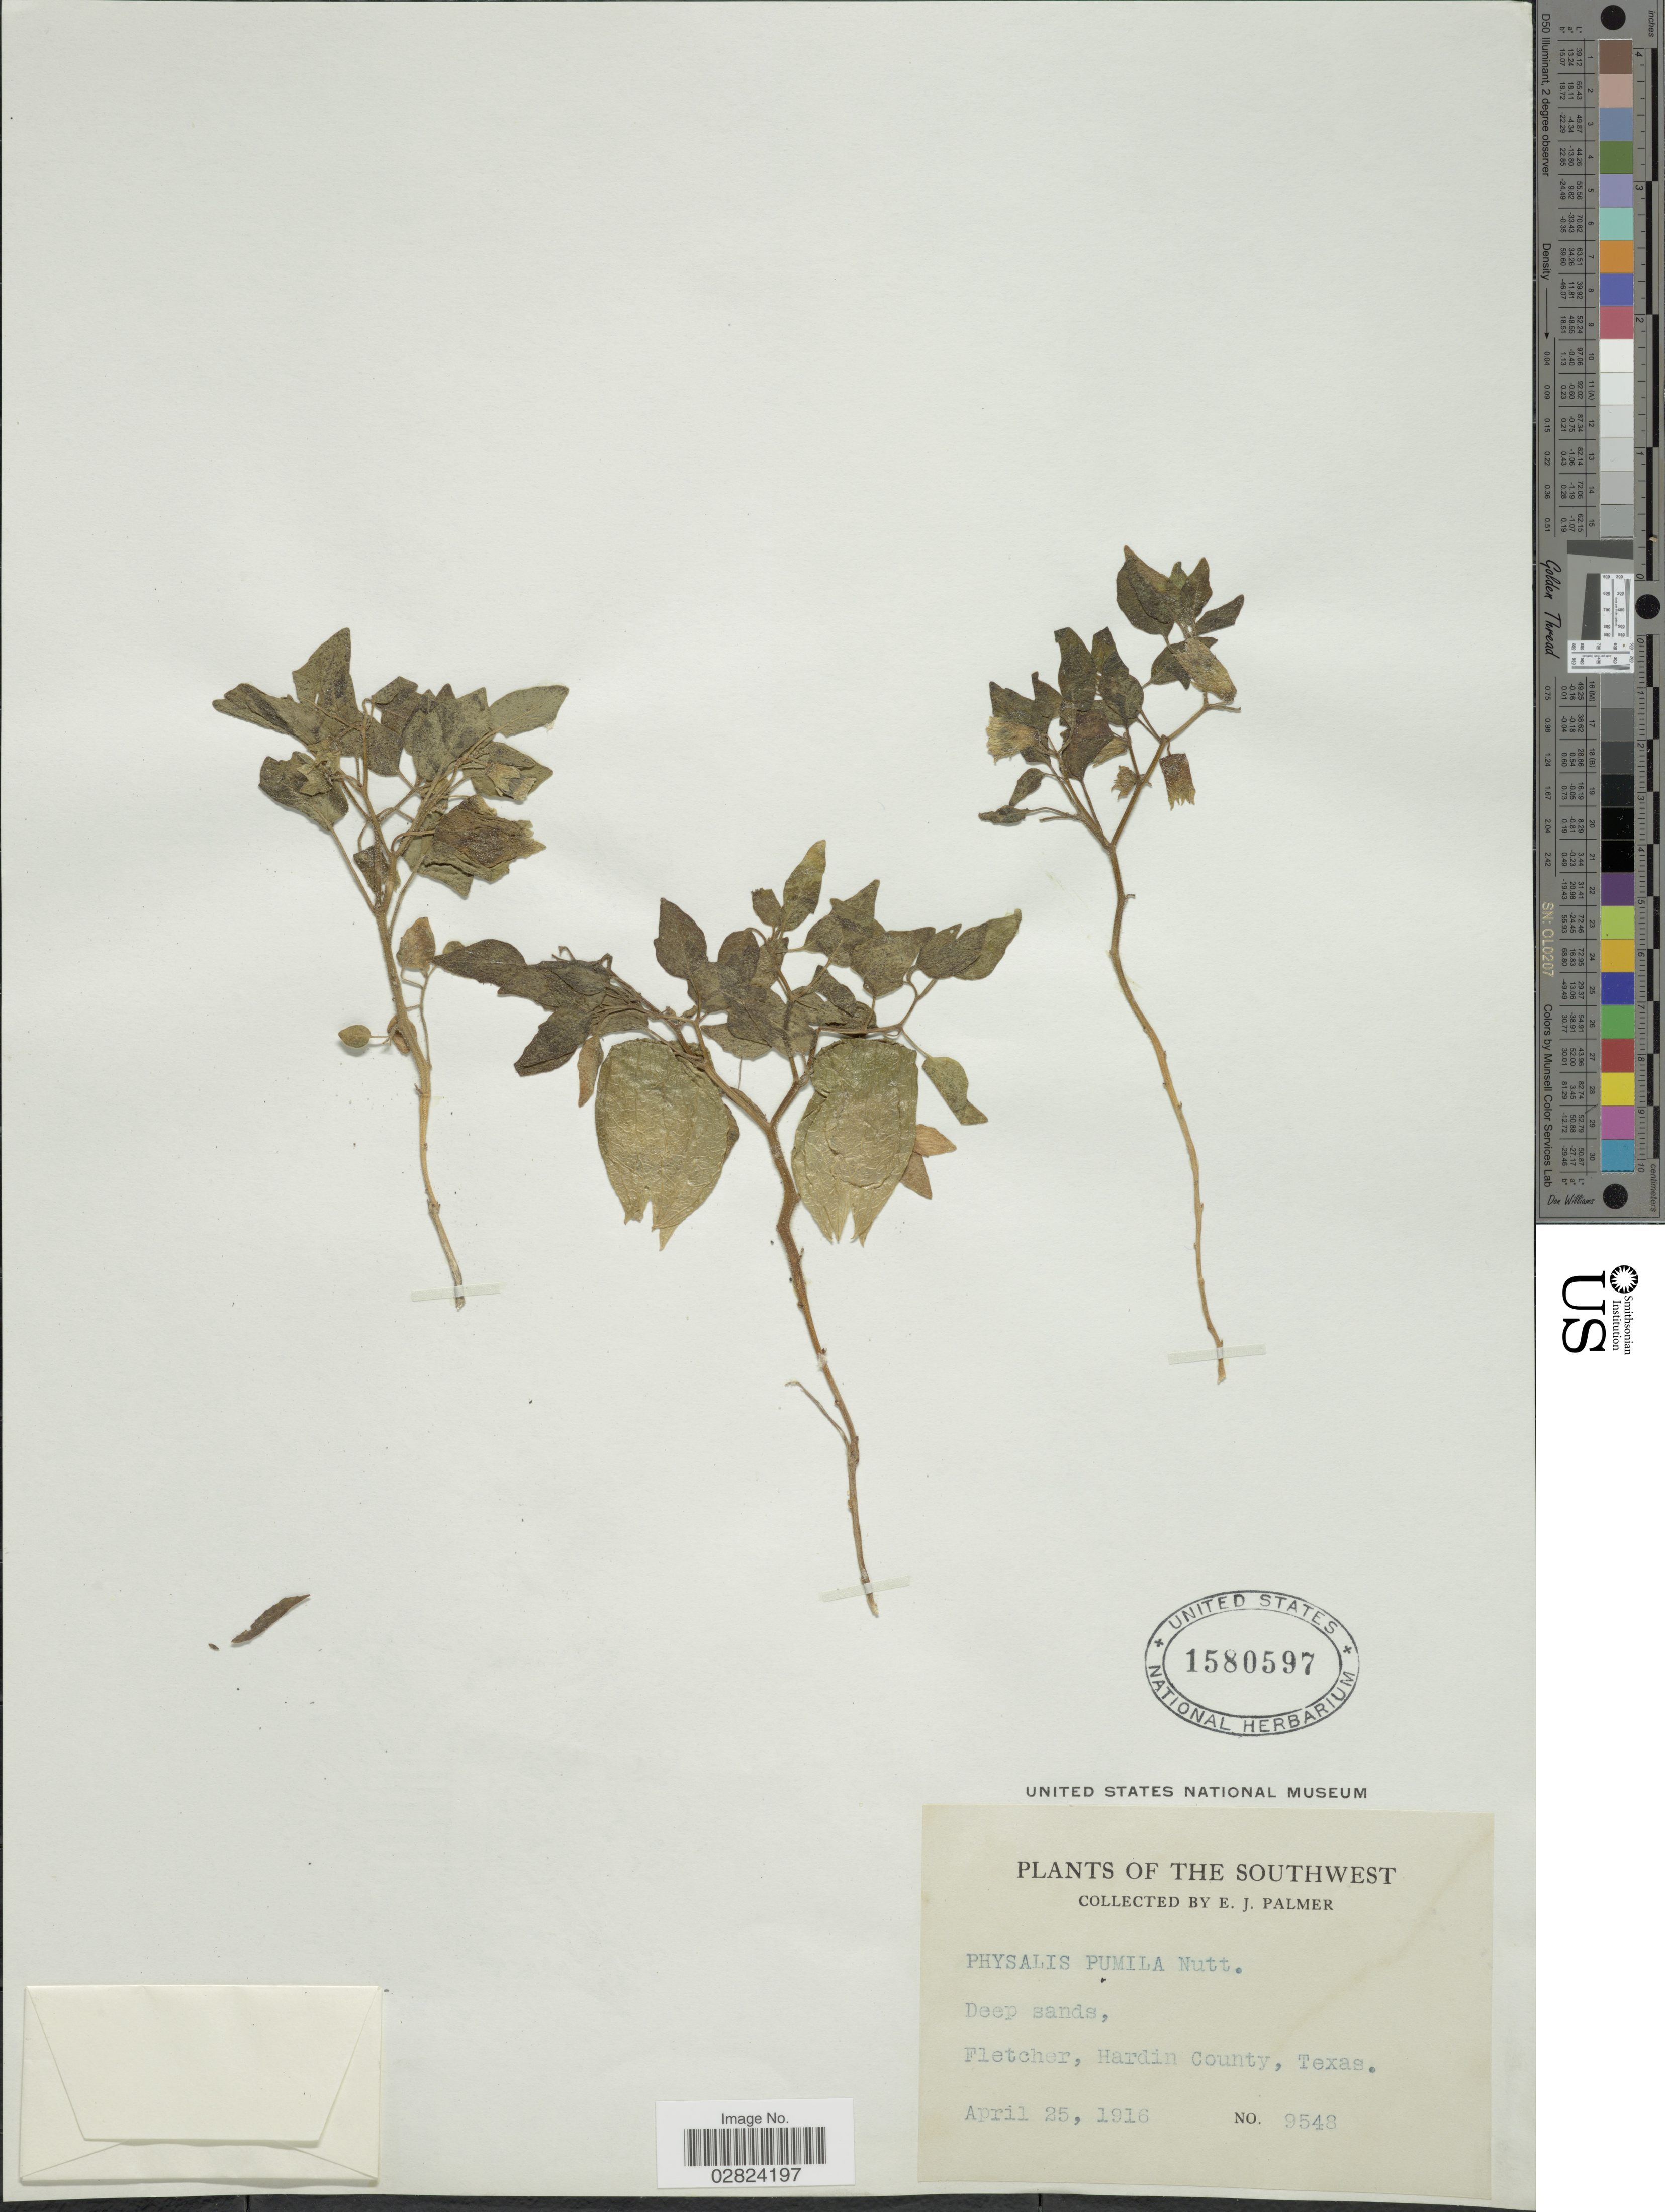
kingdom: Plantae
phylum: Tracheophyta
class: Magnoliopsida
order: Solanales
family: Solanaceae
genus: Physalis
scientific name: Physalis pumila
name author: Nutt.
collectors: E. J. Palmer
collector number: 9548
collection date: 1916-04-25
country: United States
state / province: Texas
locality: The Southwest. Fletcher, Hardin County.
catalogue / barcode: US 1580597